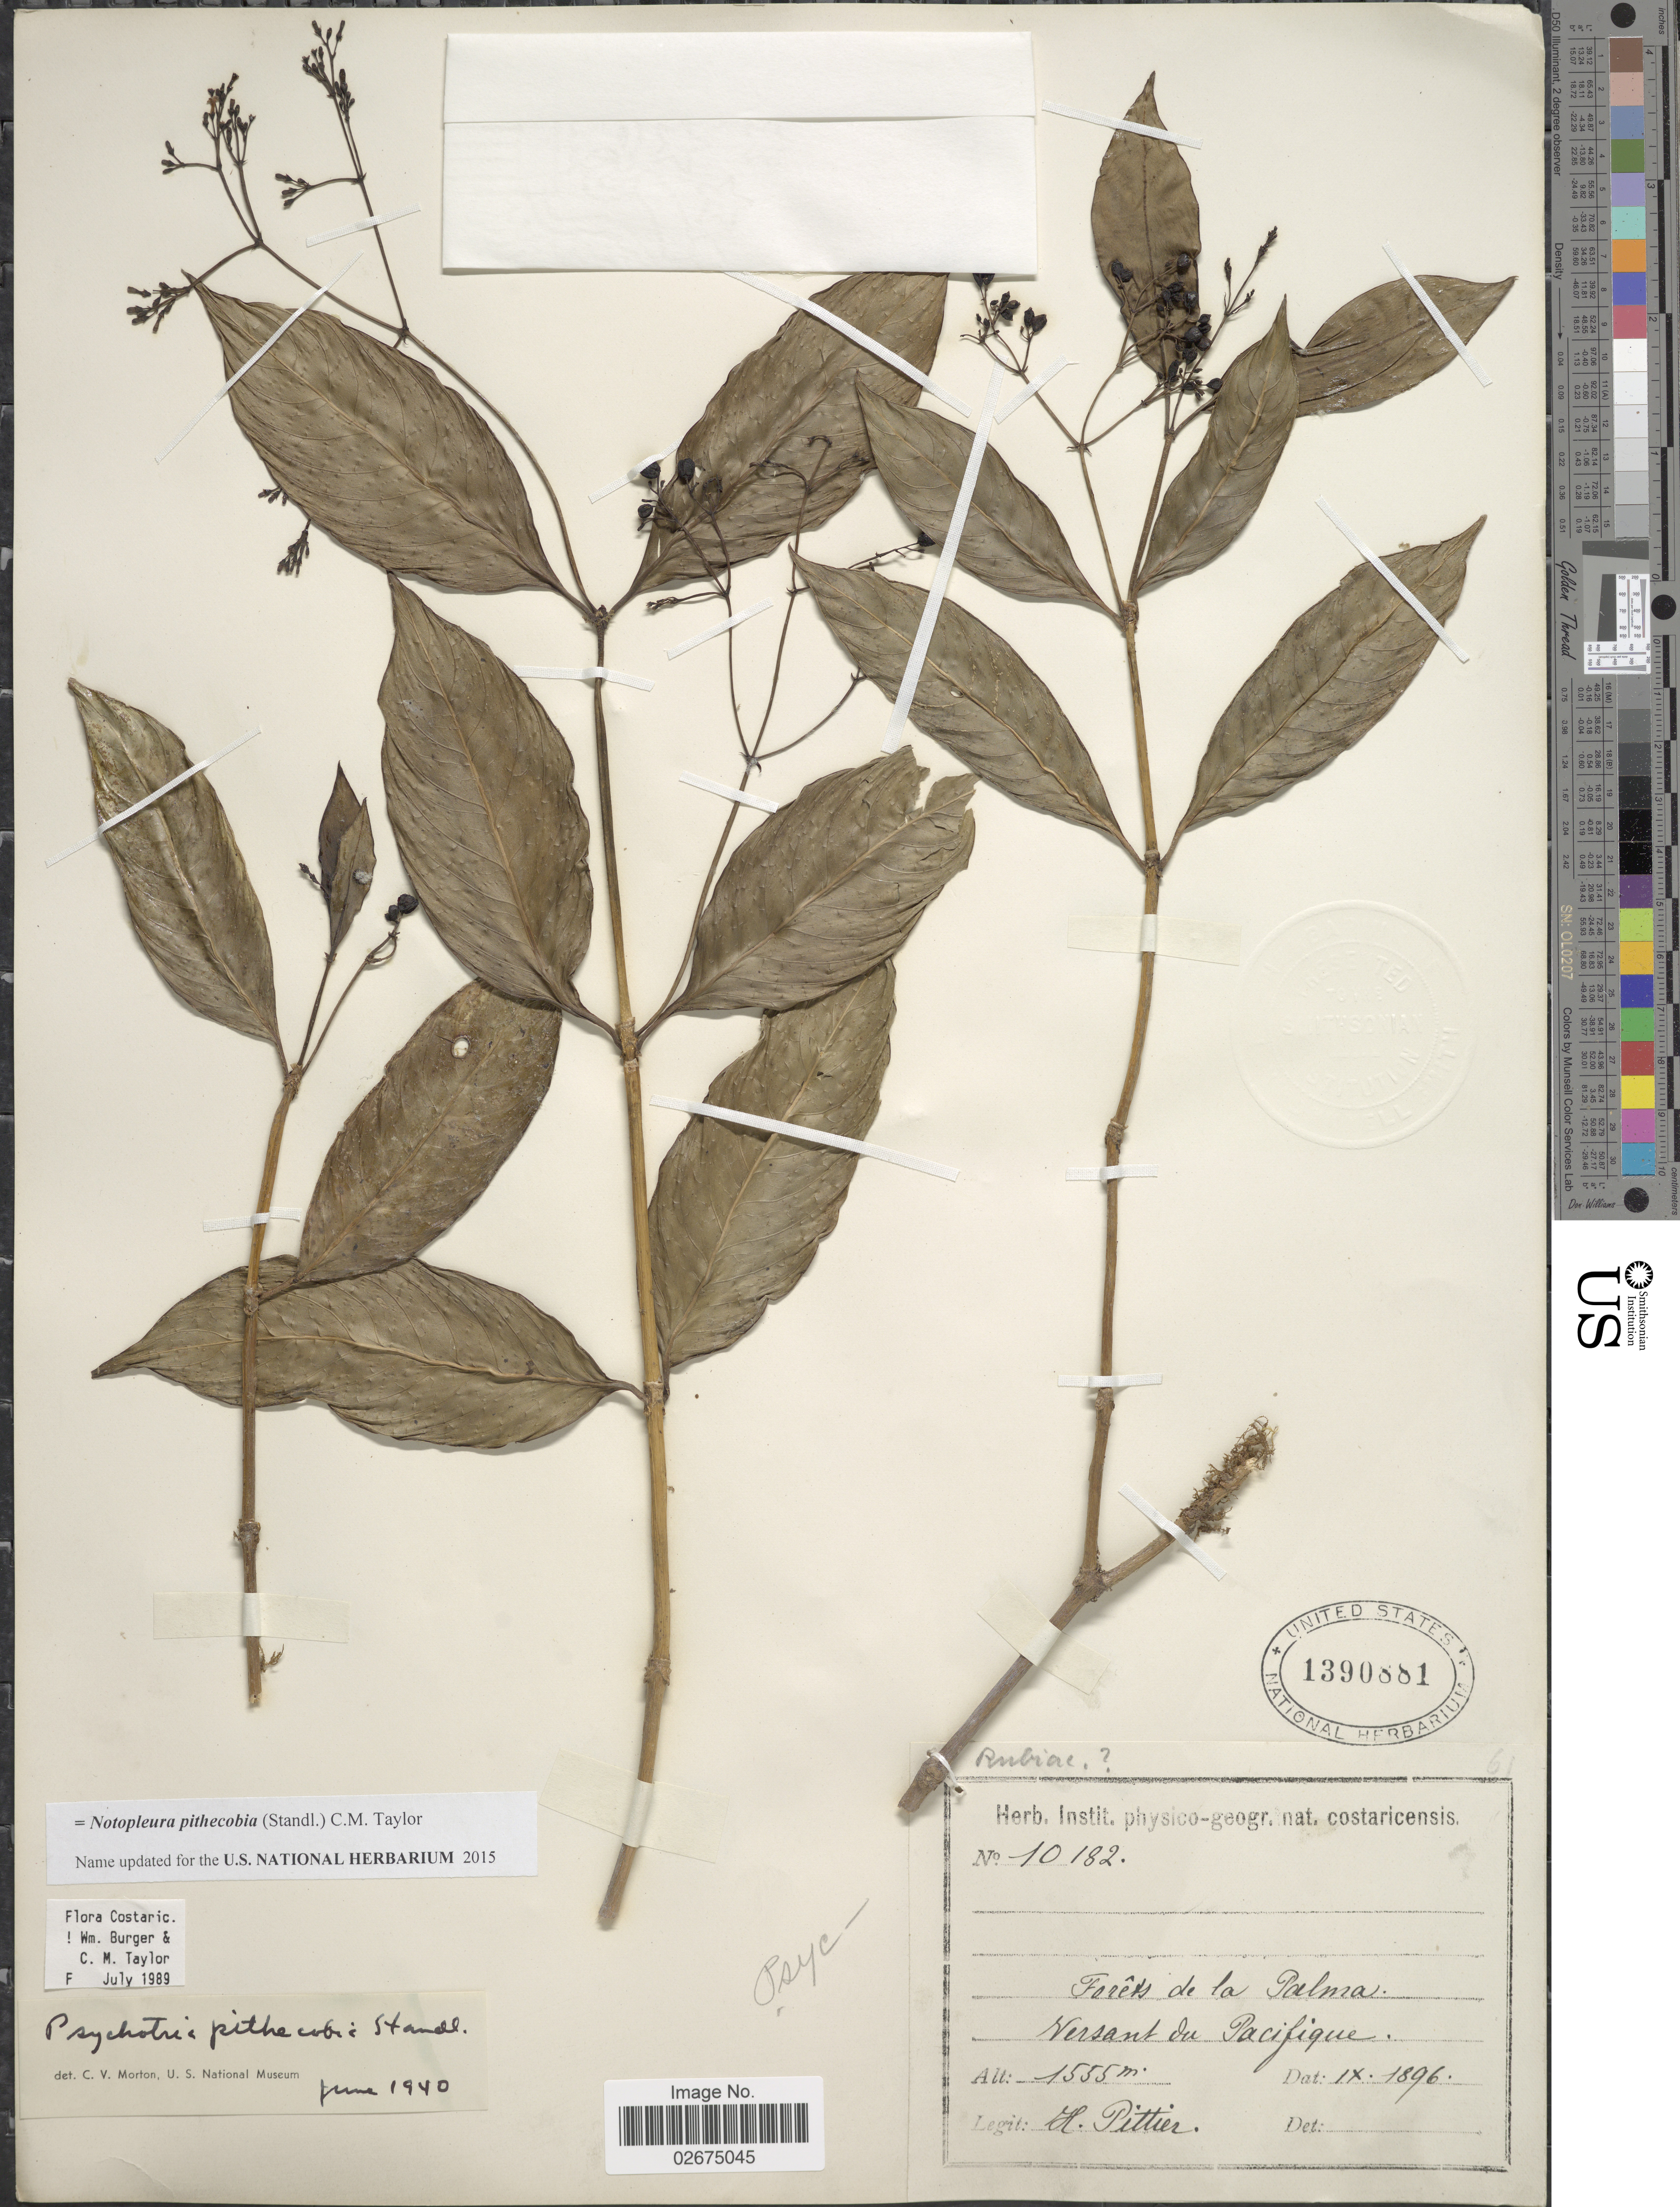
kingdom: Plantae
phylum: Tracheophyta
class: Magnoliopsida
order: Gentianales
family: Rubiaceae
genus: Notopleura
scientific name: Notopleura pithecobia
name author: (Standl.) C.M. Taylor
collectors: H. F. Pittier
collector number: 10182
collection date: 1896-09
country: Costa Rica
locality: Forets de la Palma. Versant du Pacifique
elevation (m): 1555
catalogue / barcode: US 1390881